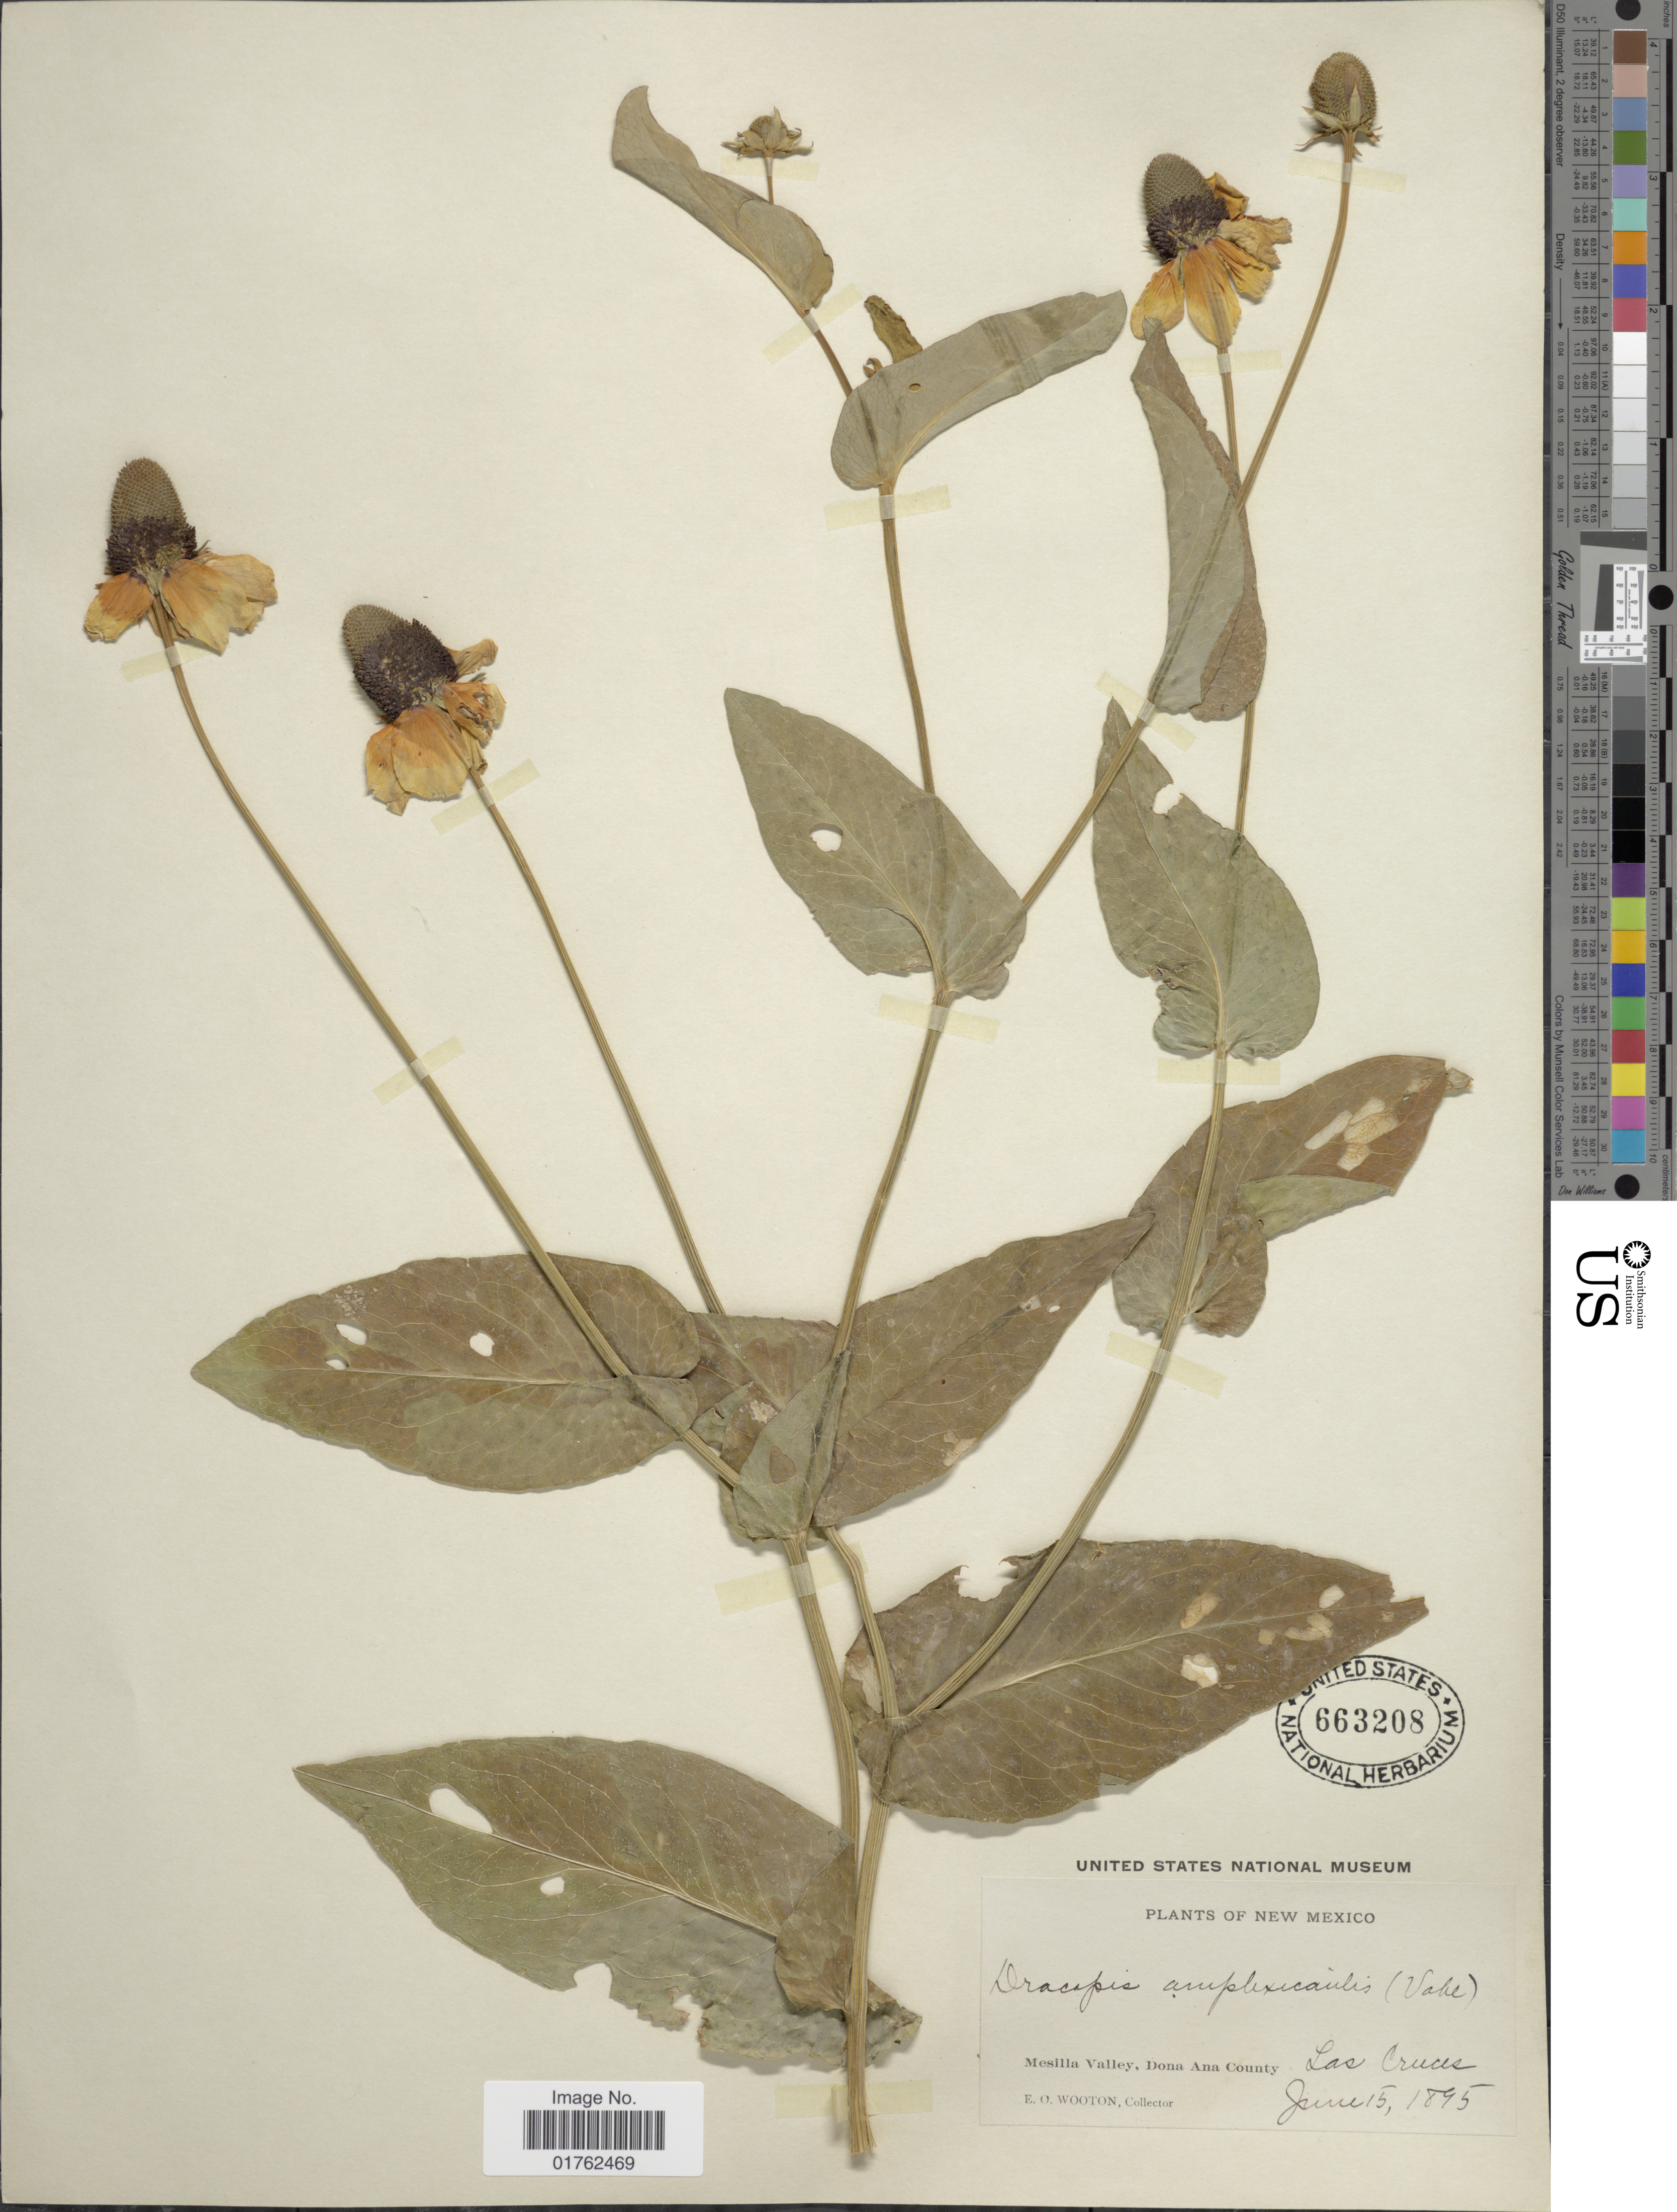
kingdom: Plantae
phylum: Tracheophyta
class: Magnoliopsida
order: Asterales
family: Asteraceae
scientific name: Dracopis amplexicaulis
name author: (Vahl) Cass.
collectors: E. O. Wooton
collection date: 1895-06-16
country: United States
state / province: New Mexico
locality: Mesilla Valley, Dona Ana County. Las Cruces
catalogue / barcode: US 663208